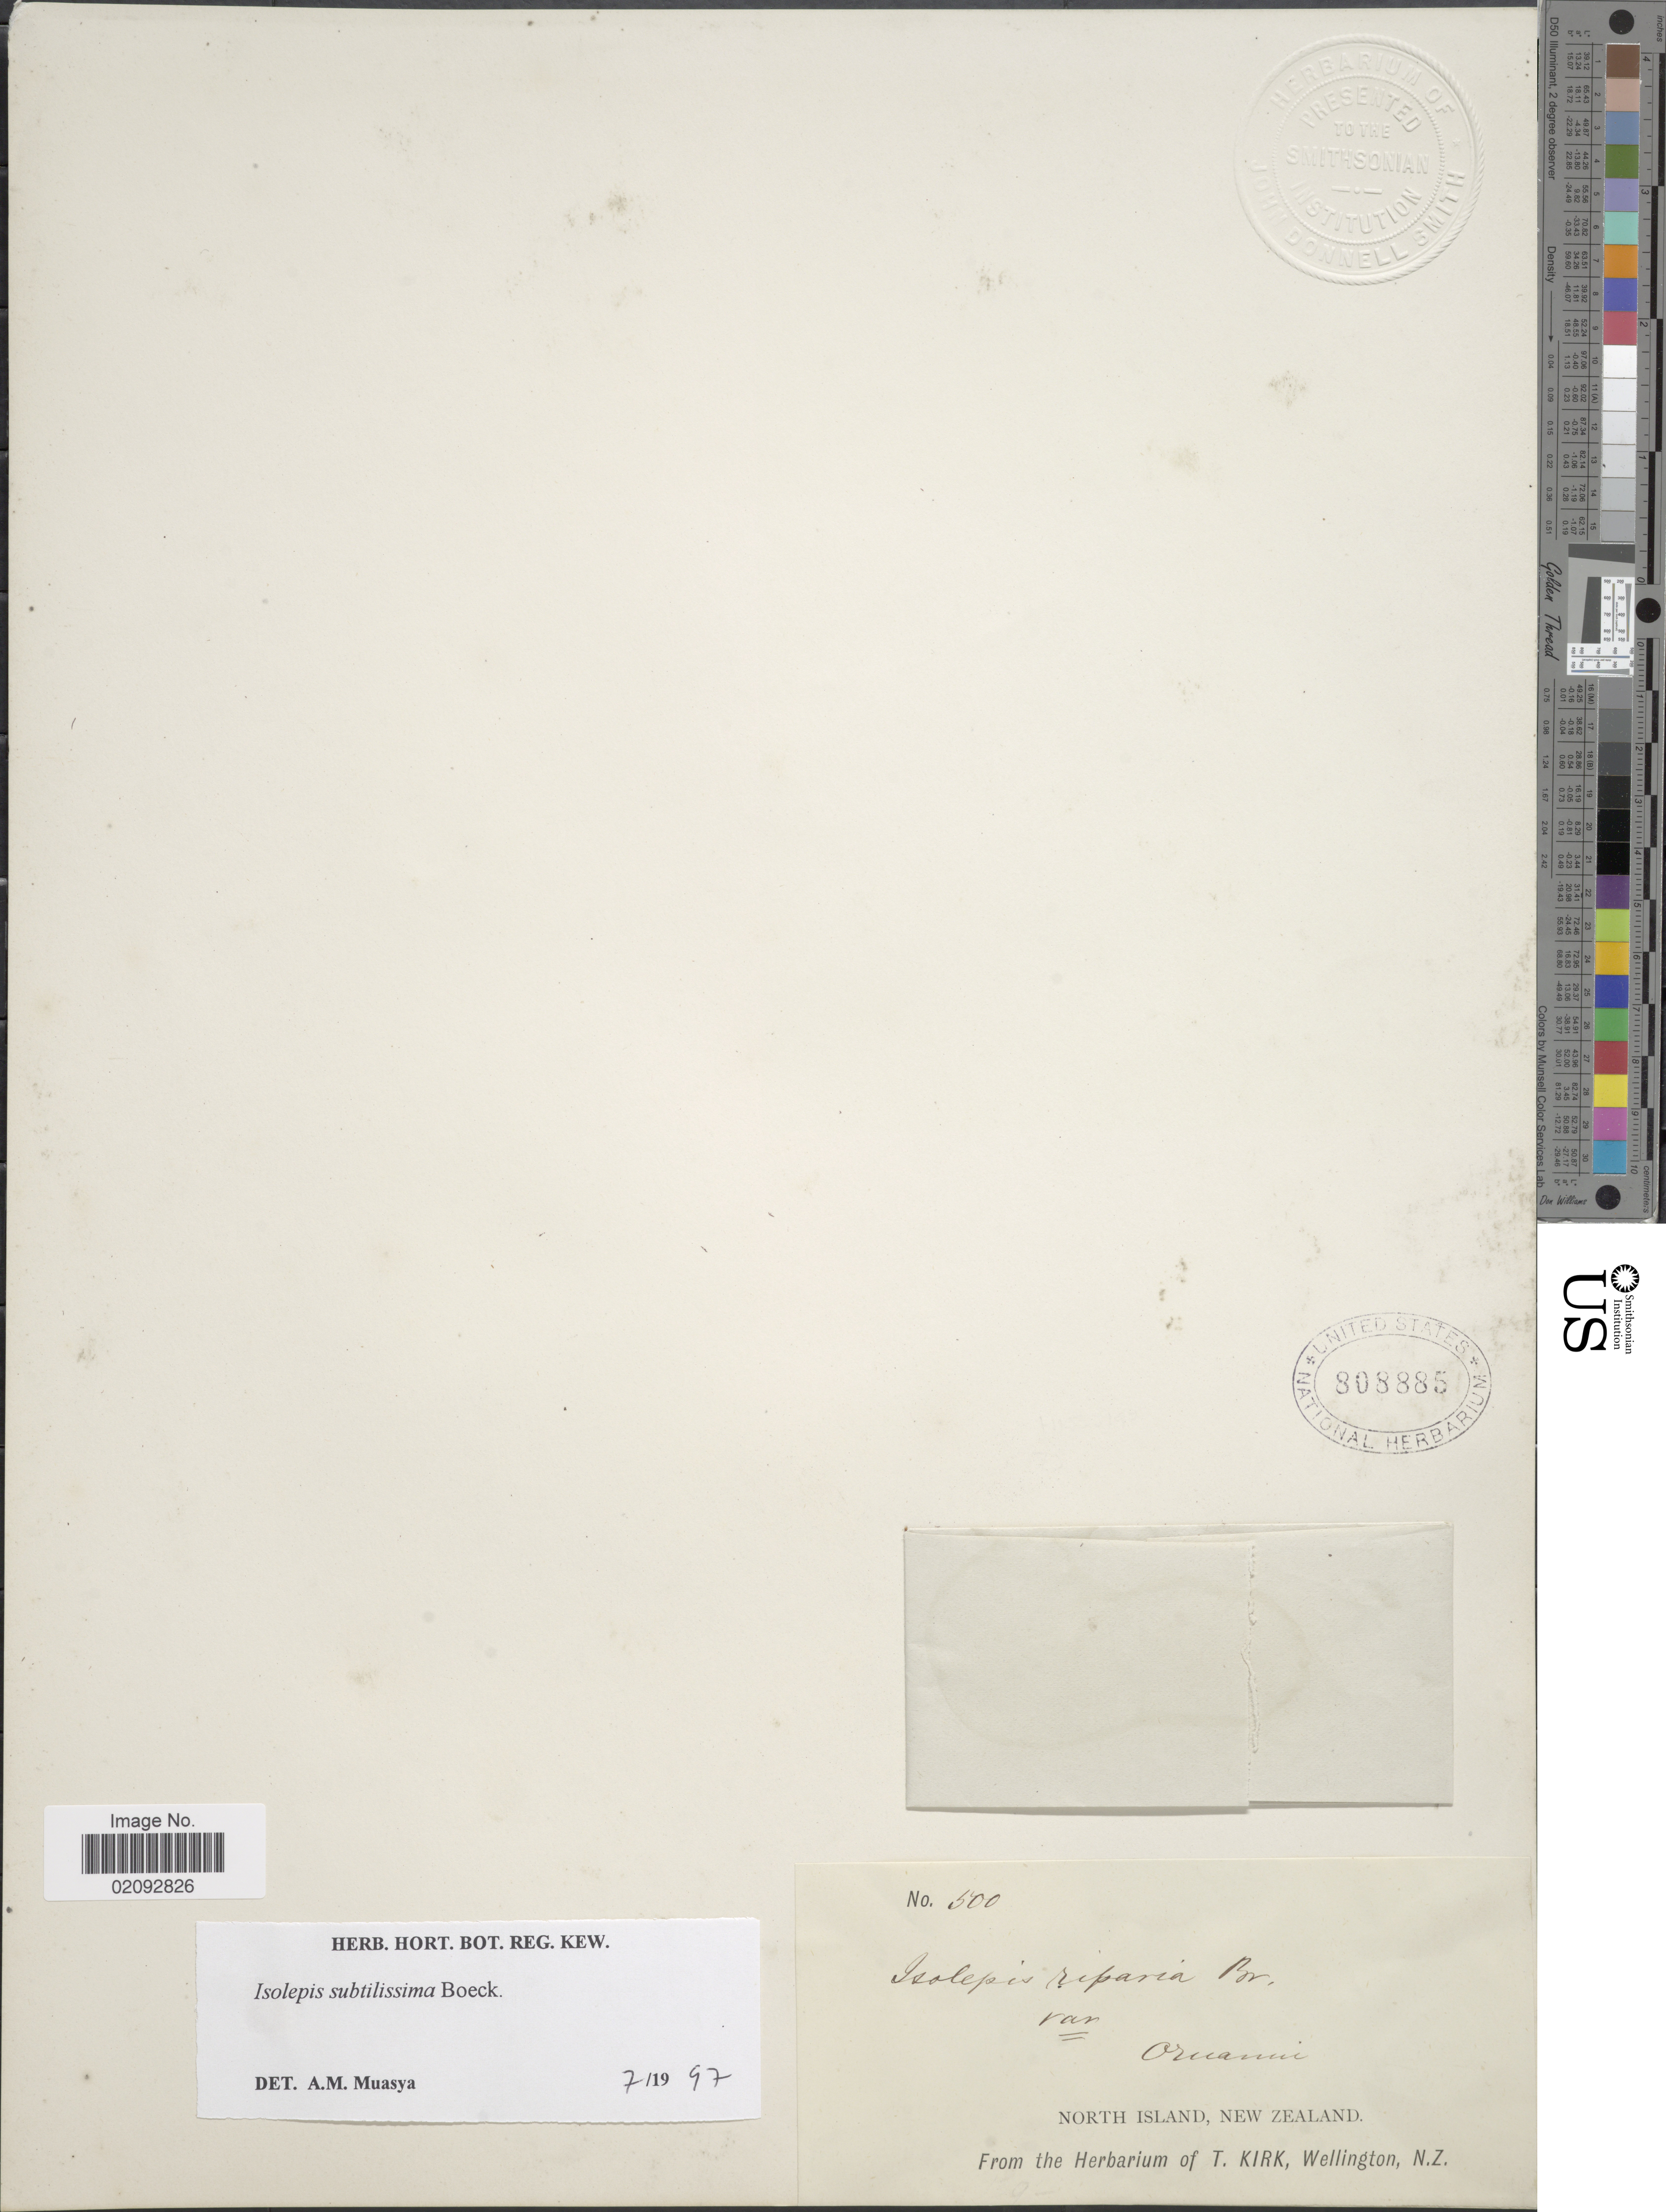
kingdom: Plantae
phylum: Tracheophyta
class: Liliopsida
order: Poales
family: Cyperaceae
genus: Isolepis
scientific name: Isolepis subtilissima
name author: Boeckeler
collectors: ex herb. T. Kirk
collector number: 500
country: New Zealand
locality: North Island, Oruanni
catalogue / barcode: US 808885